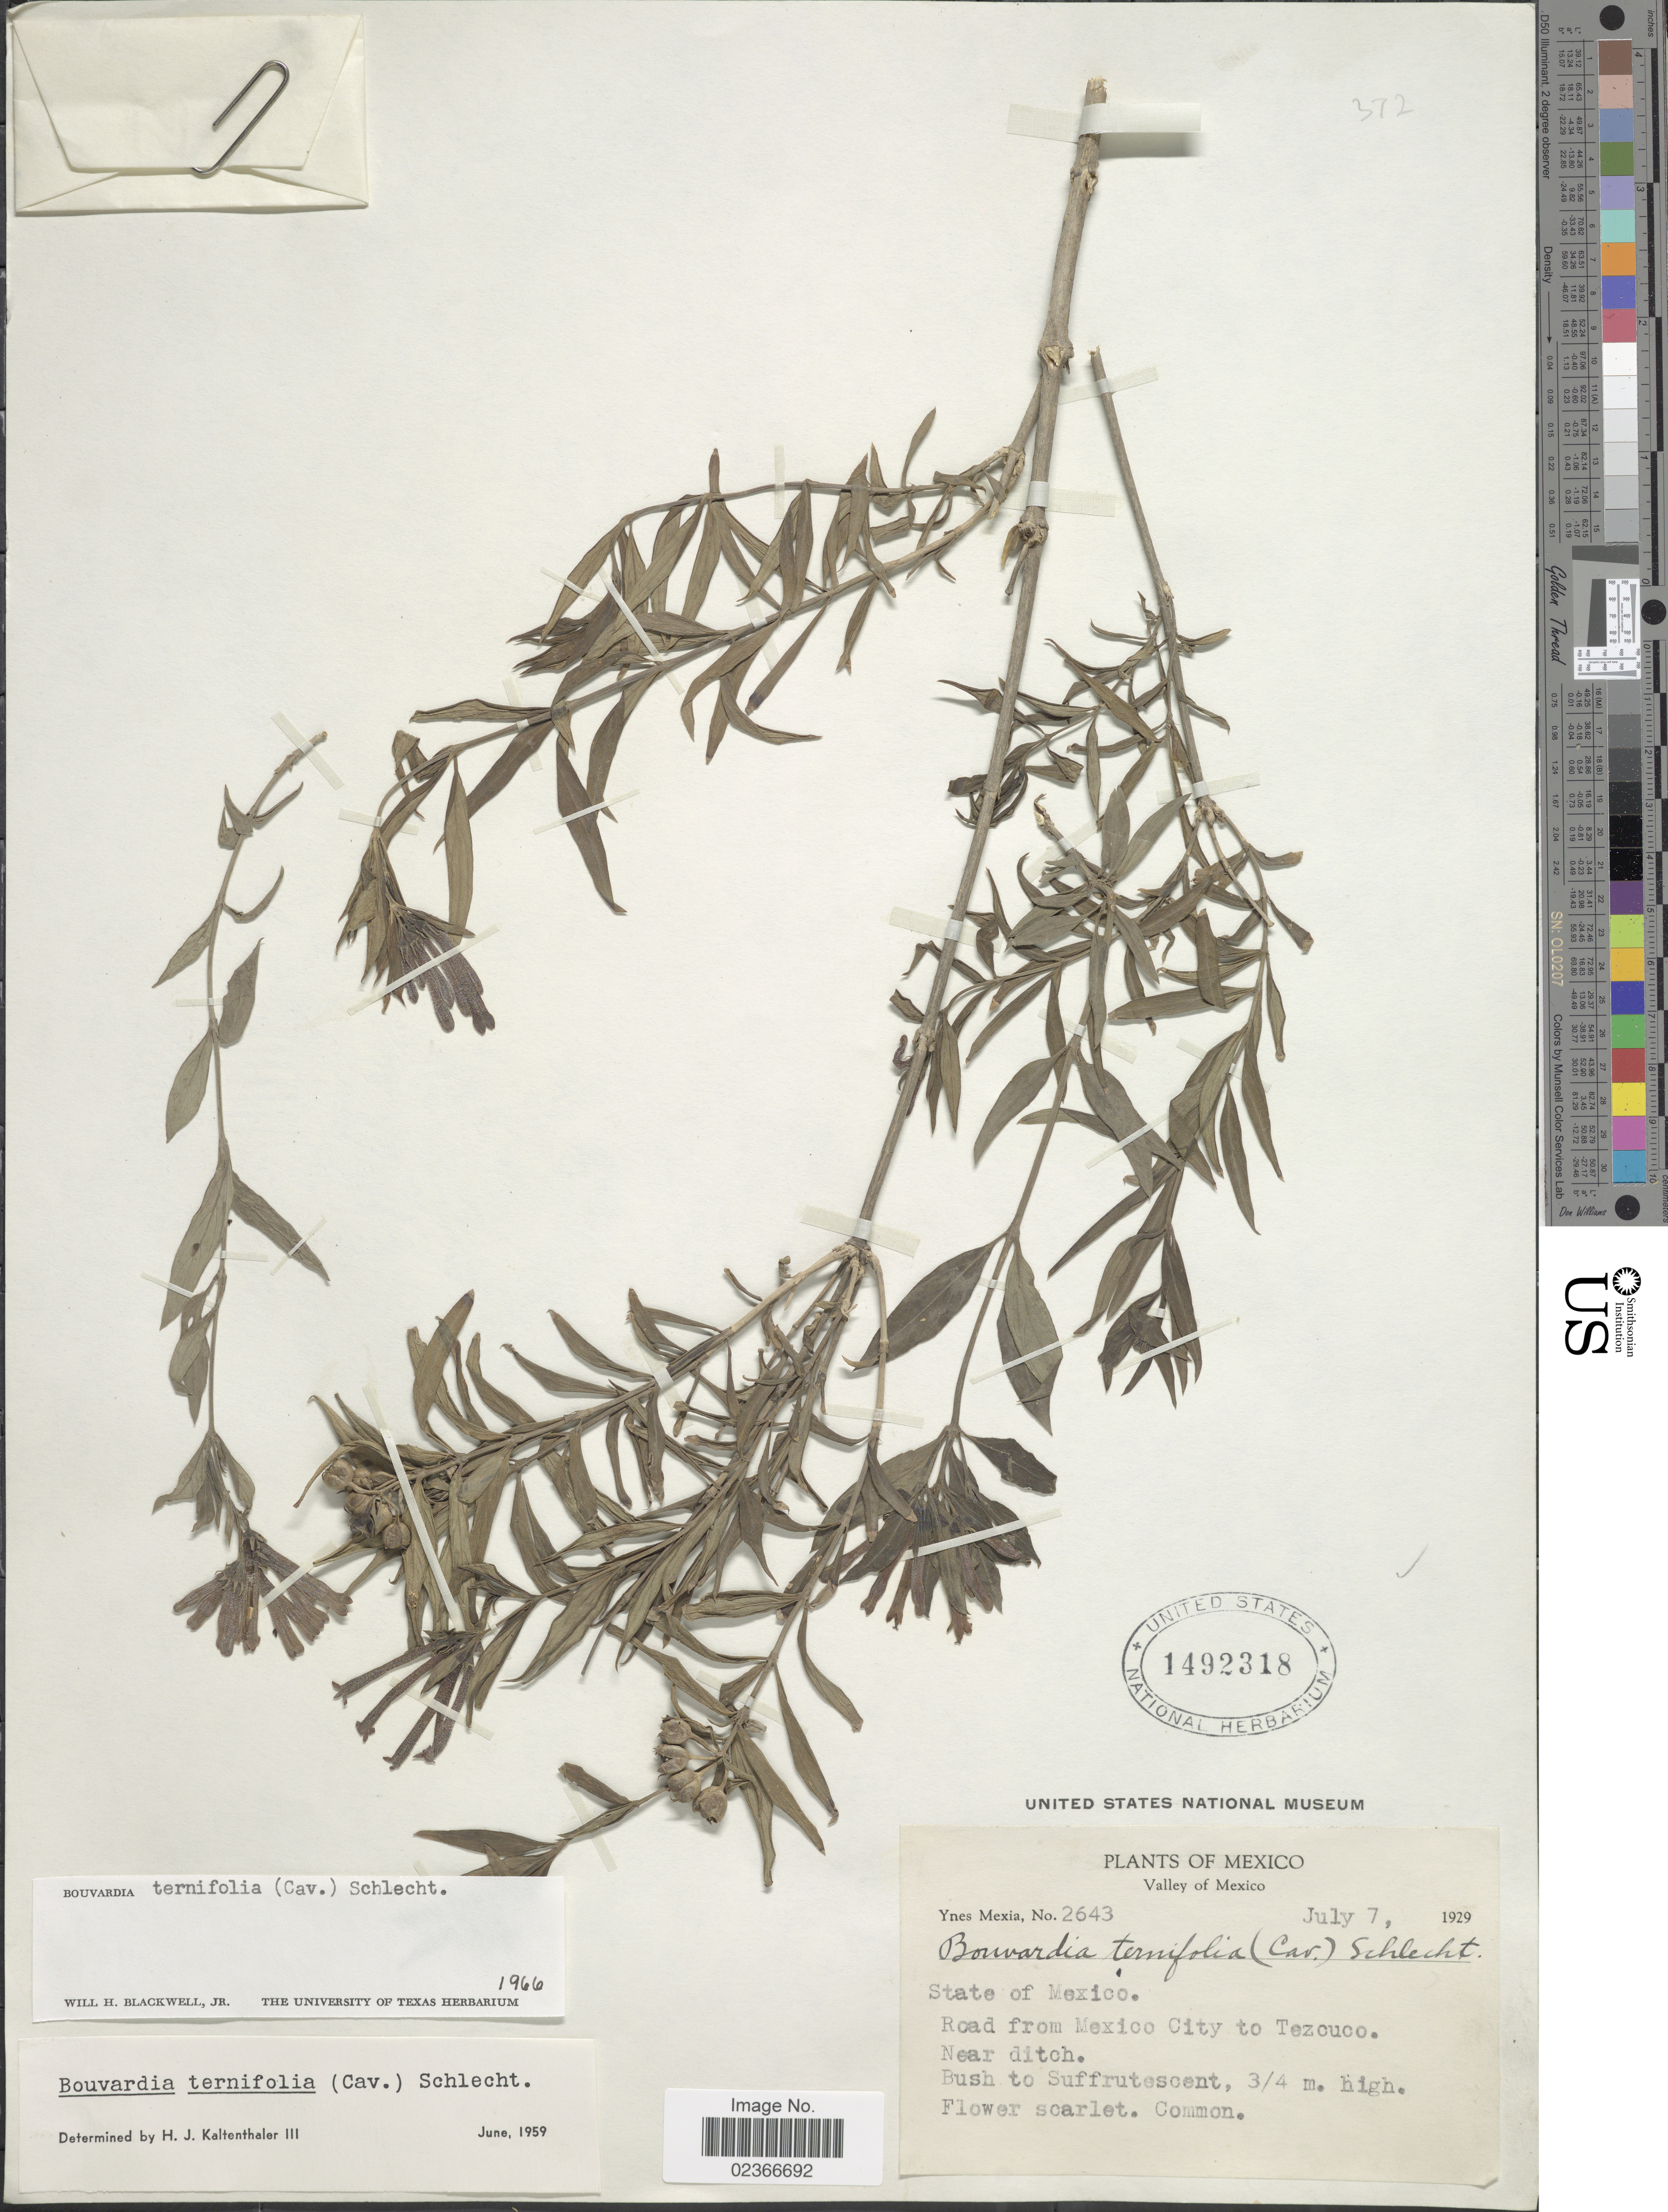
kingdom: Plantae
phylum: Tracheophyta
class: Magnoliopsida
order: Gentianales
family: Rubiaceae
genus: Bouvardia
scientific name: Bouvardia ternifolia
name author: (Cav.) Schltdl.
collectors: Y. Mexia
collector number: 2643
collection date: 1929-07-07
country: Mexico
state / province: México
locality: Valley of Mexico. Road from Mexico City to Tezcuco. Near ditch.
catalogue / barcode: US 1492318